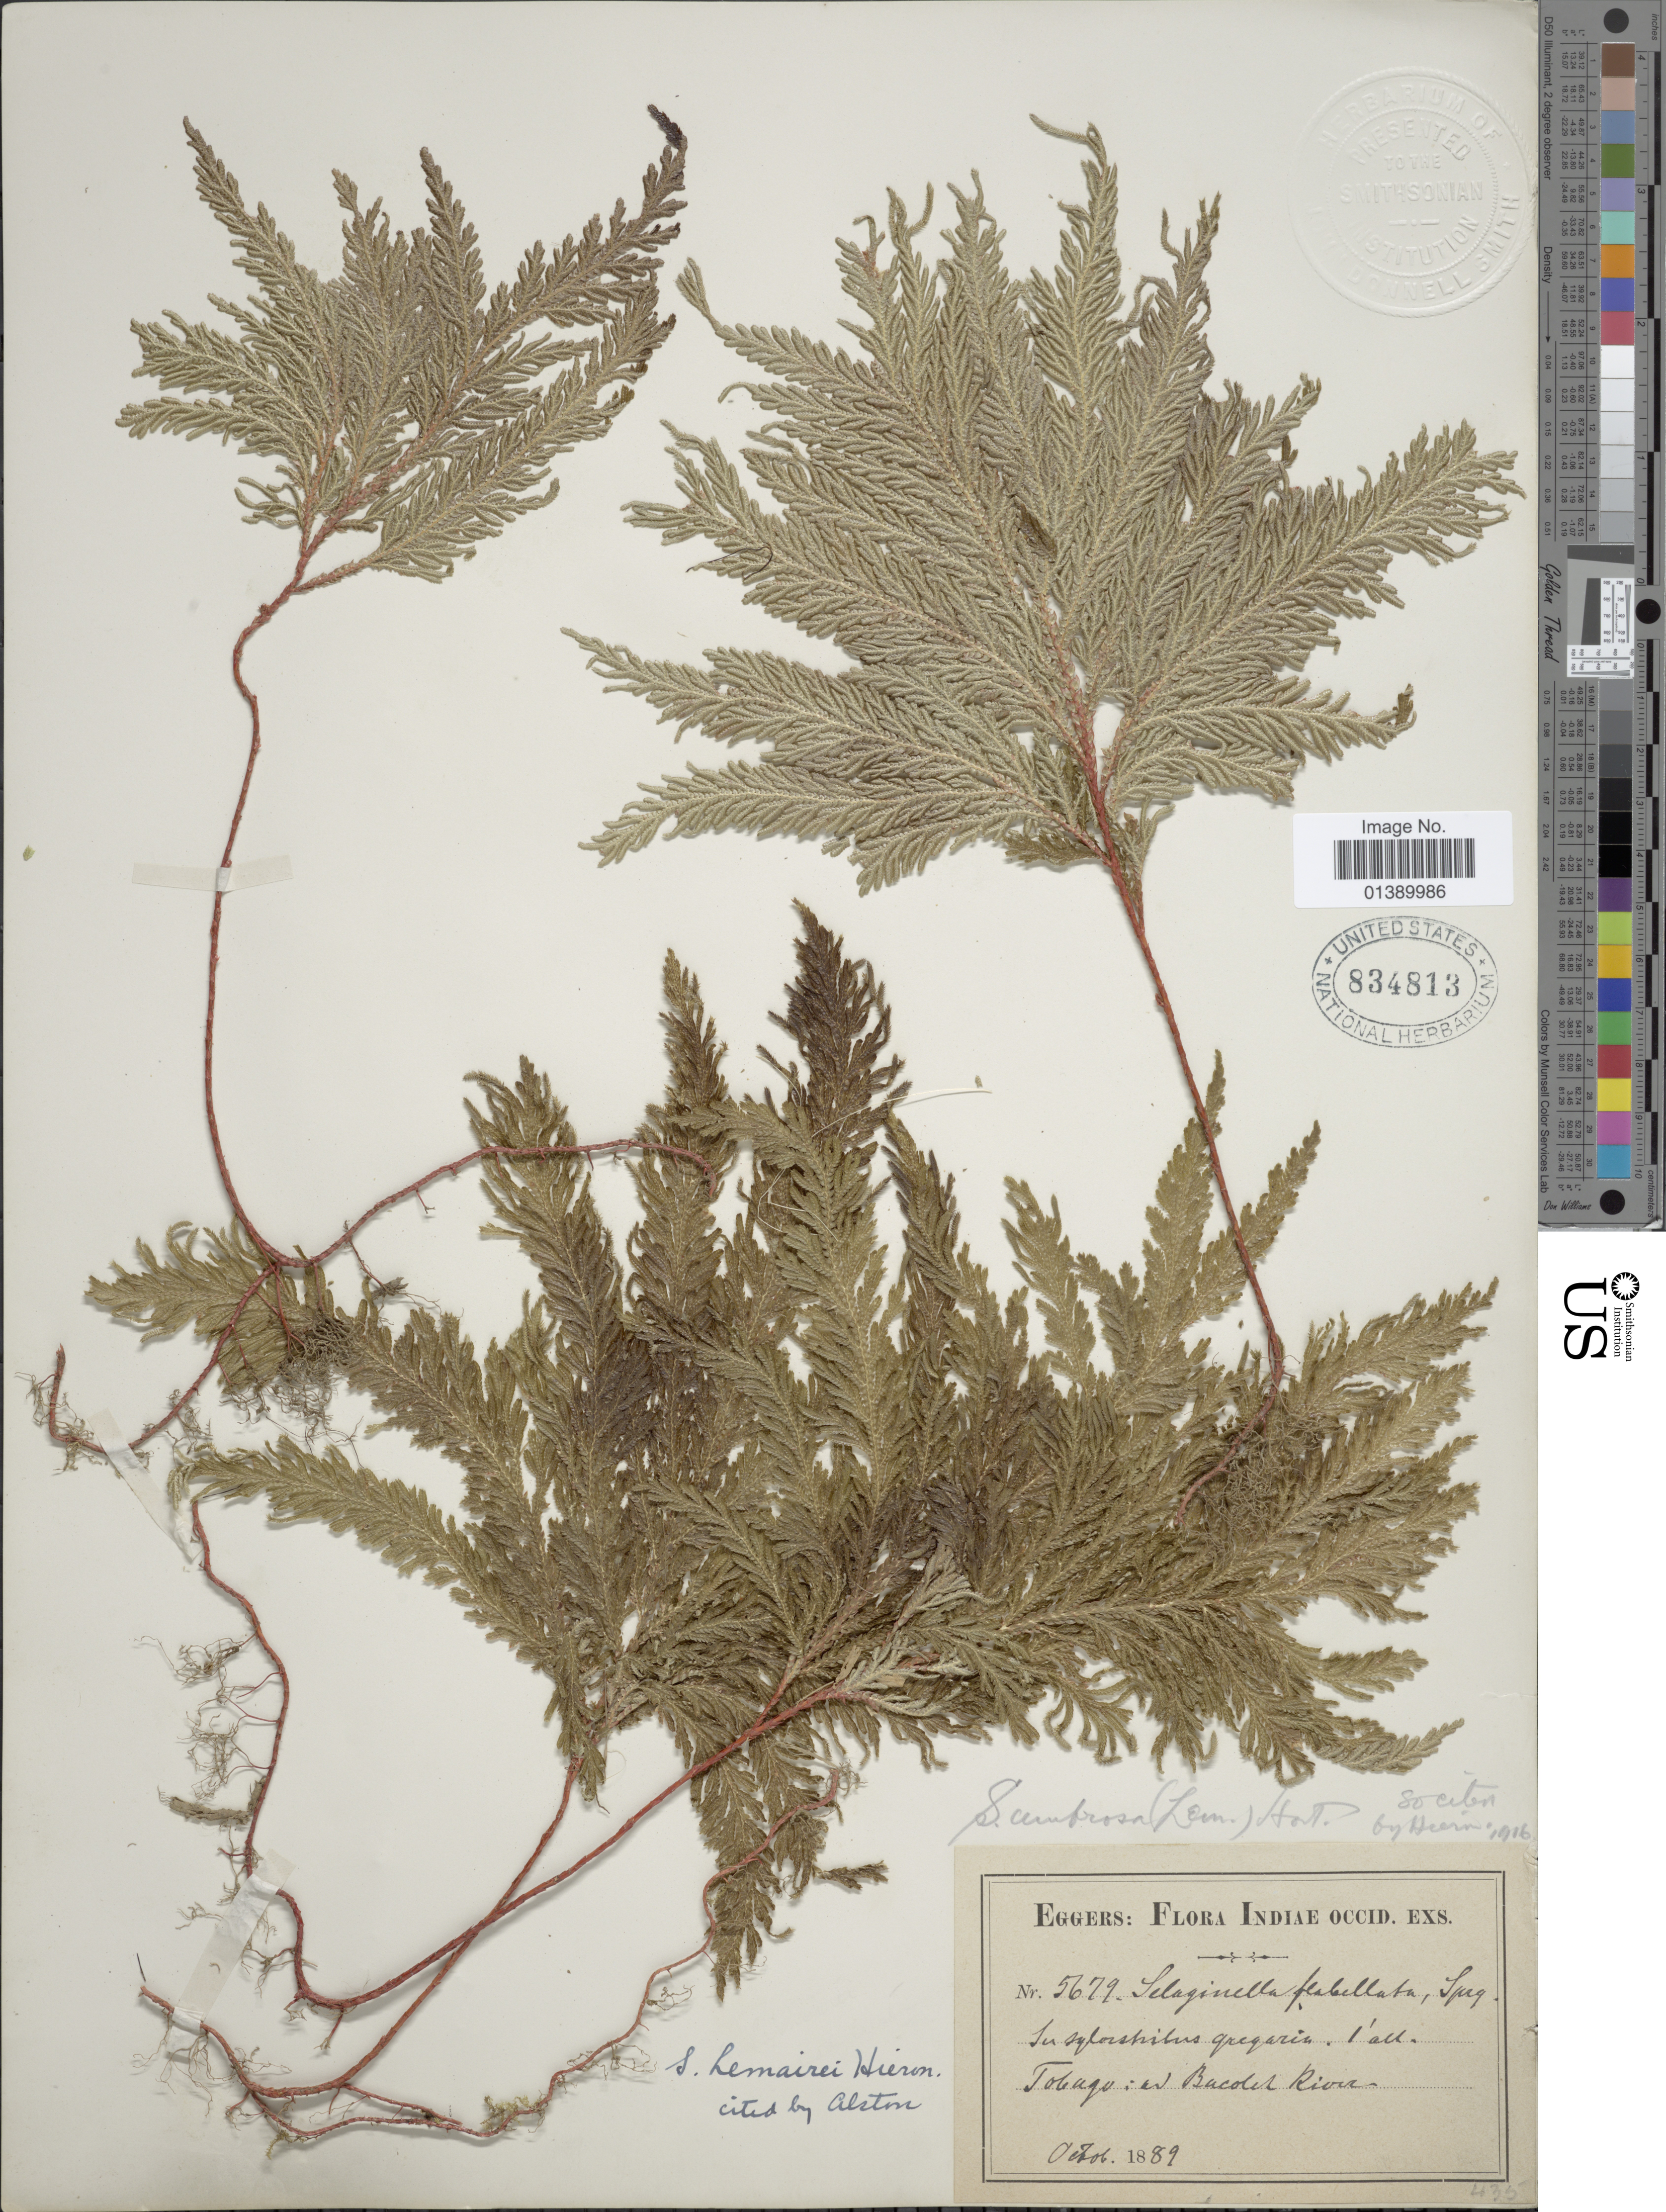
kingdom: Plantae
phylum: Tracheophyta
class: Lycopodiopsida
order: Selaginellales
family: Selaginellaceae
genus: Selaginella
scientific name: Selaginella umbrosa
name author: Lem. ex Hieron.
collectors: -. Eggers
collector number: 5679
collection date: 1889-10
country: Trinidad and Tobago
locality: In sylvistribus gregaria, Tobago: ad Bacolet River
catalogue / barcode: US 834813